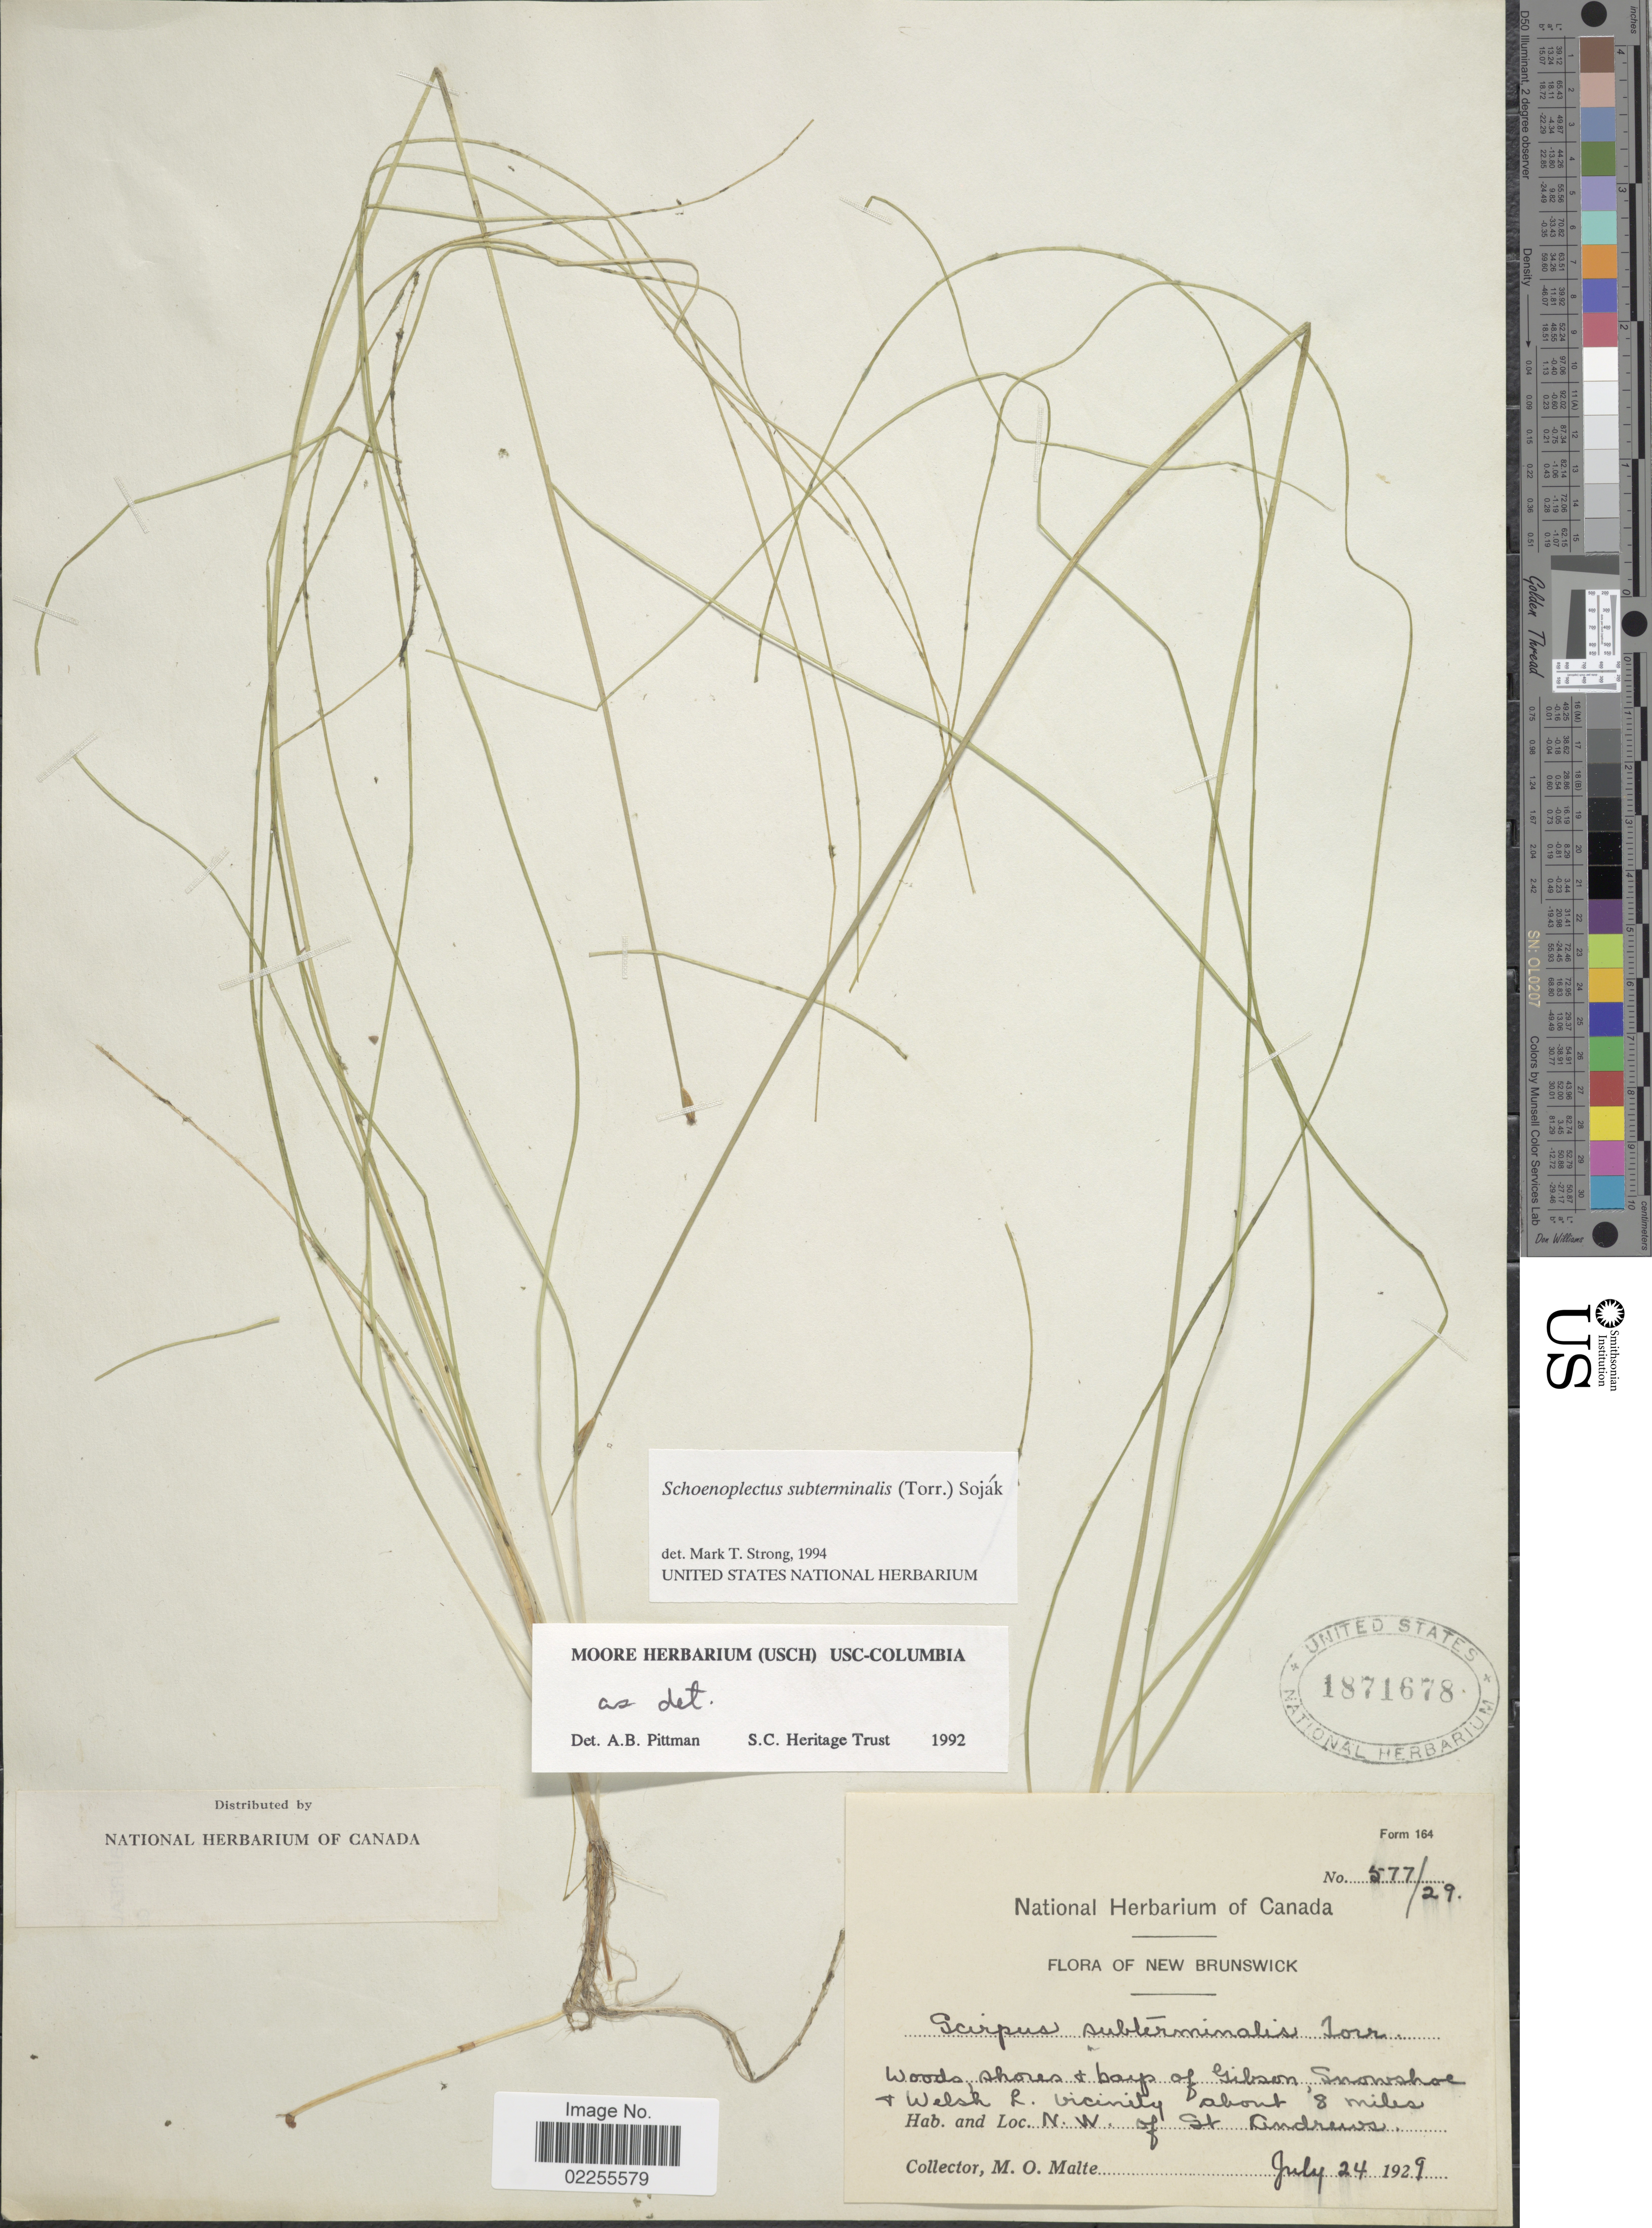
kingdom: Plantae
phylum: Tracheophyta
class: Liliopsida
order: Poales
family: Cyperaceae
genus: Schoenoplectus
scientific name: Schoenoplectus subterminalis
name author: (Torr.) Soják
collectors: M. O. Malte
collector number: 577/29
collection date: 1929-07-24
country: Canada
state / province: New Brunswick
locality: Woods shores + bays of Gibson, Snowshoe + Welsh L. vicinity about 8 miles N.W. of St. Andrews.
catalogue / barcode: US 1871678